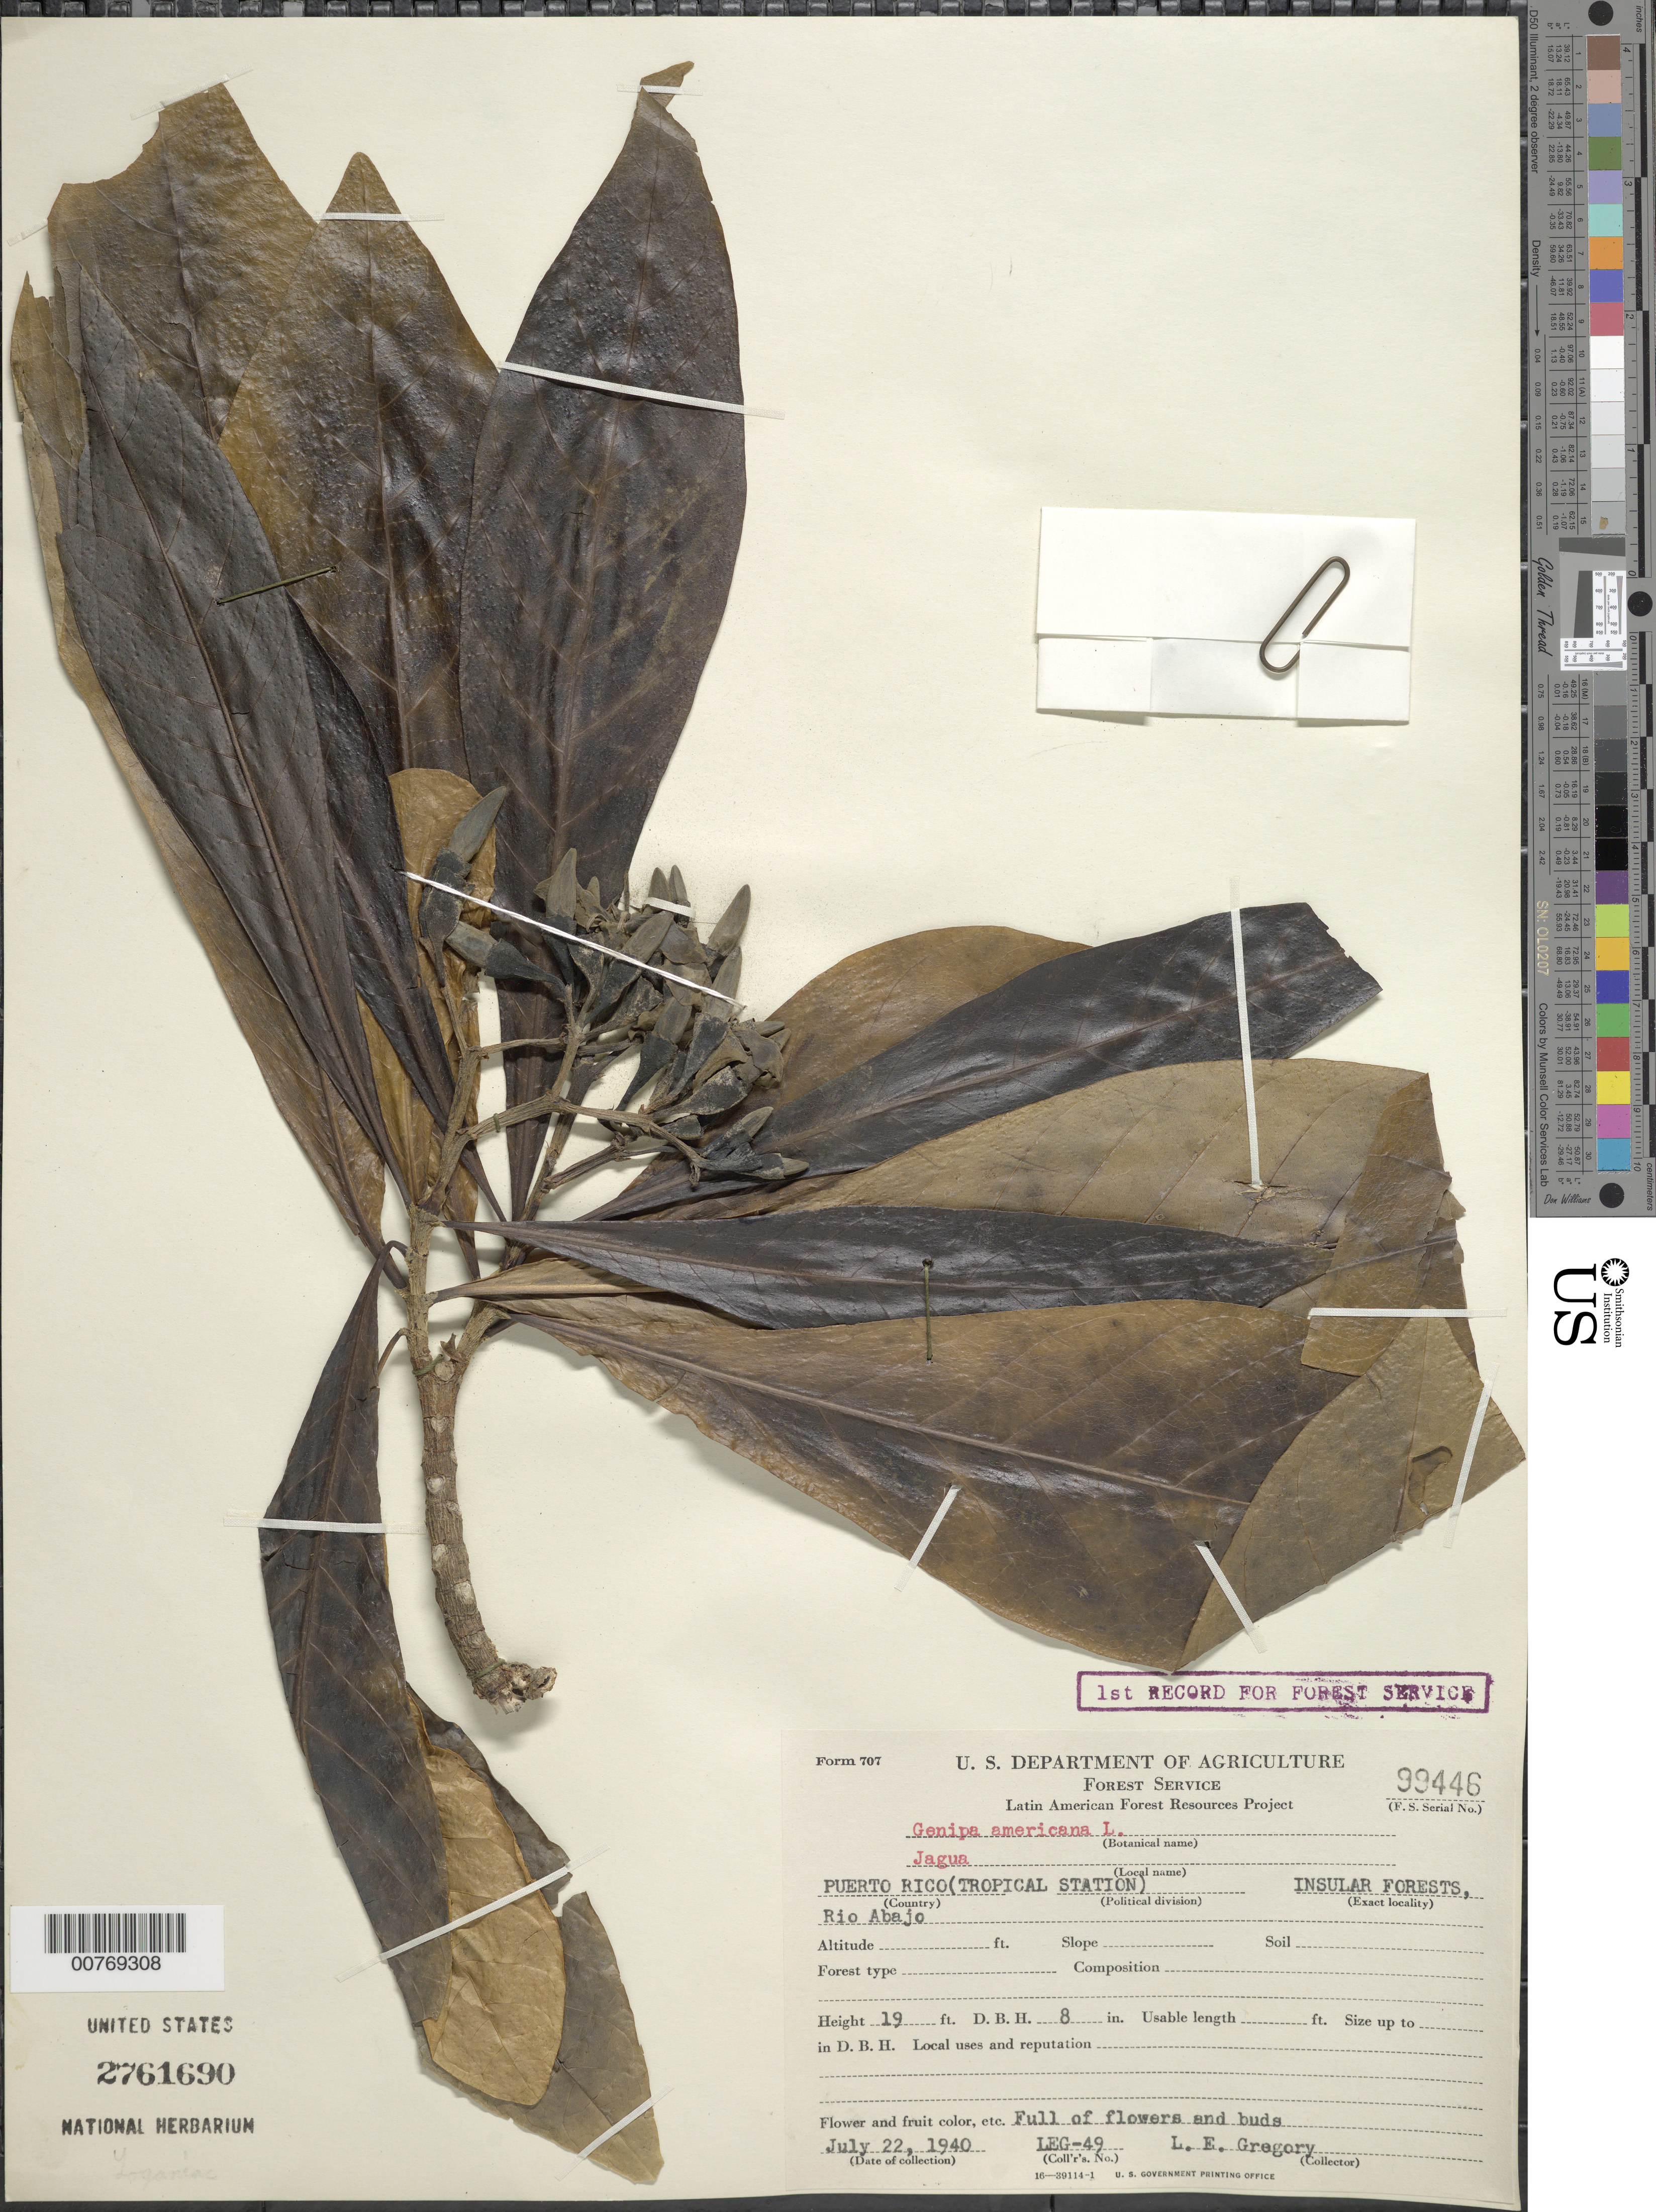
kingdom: Plantae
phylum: Tracheophyta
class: Magnoliopsida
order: Gentianales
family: Rubiaceae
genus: Genipa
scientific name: Genipa americana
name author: L.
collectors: L. E. Gregory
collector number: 49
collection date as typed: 22 Jul 1940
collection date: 1940-07-22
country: Puerto Rico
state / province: Arecibo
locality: Río Abajo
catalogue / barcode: US 2761690